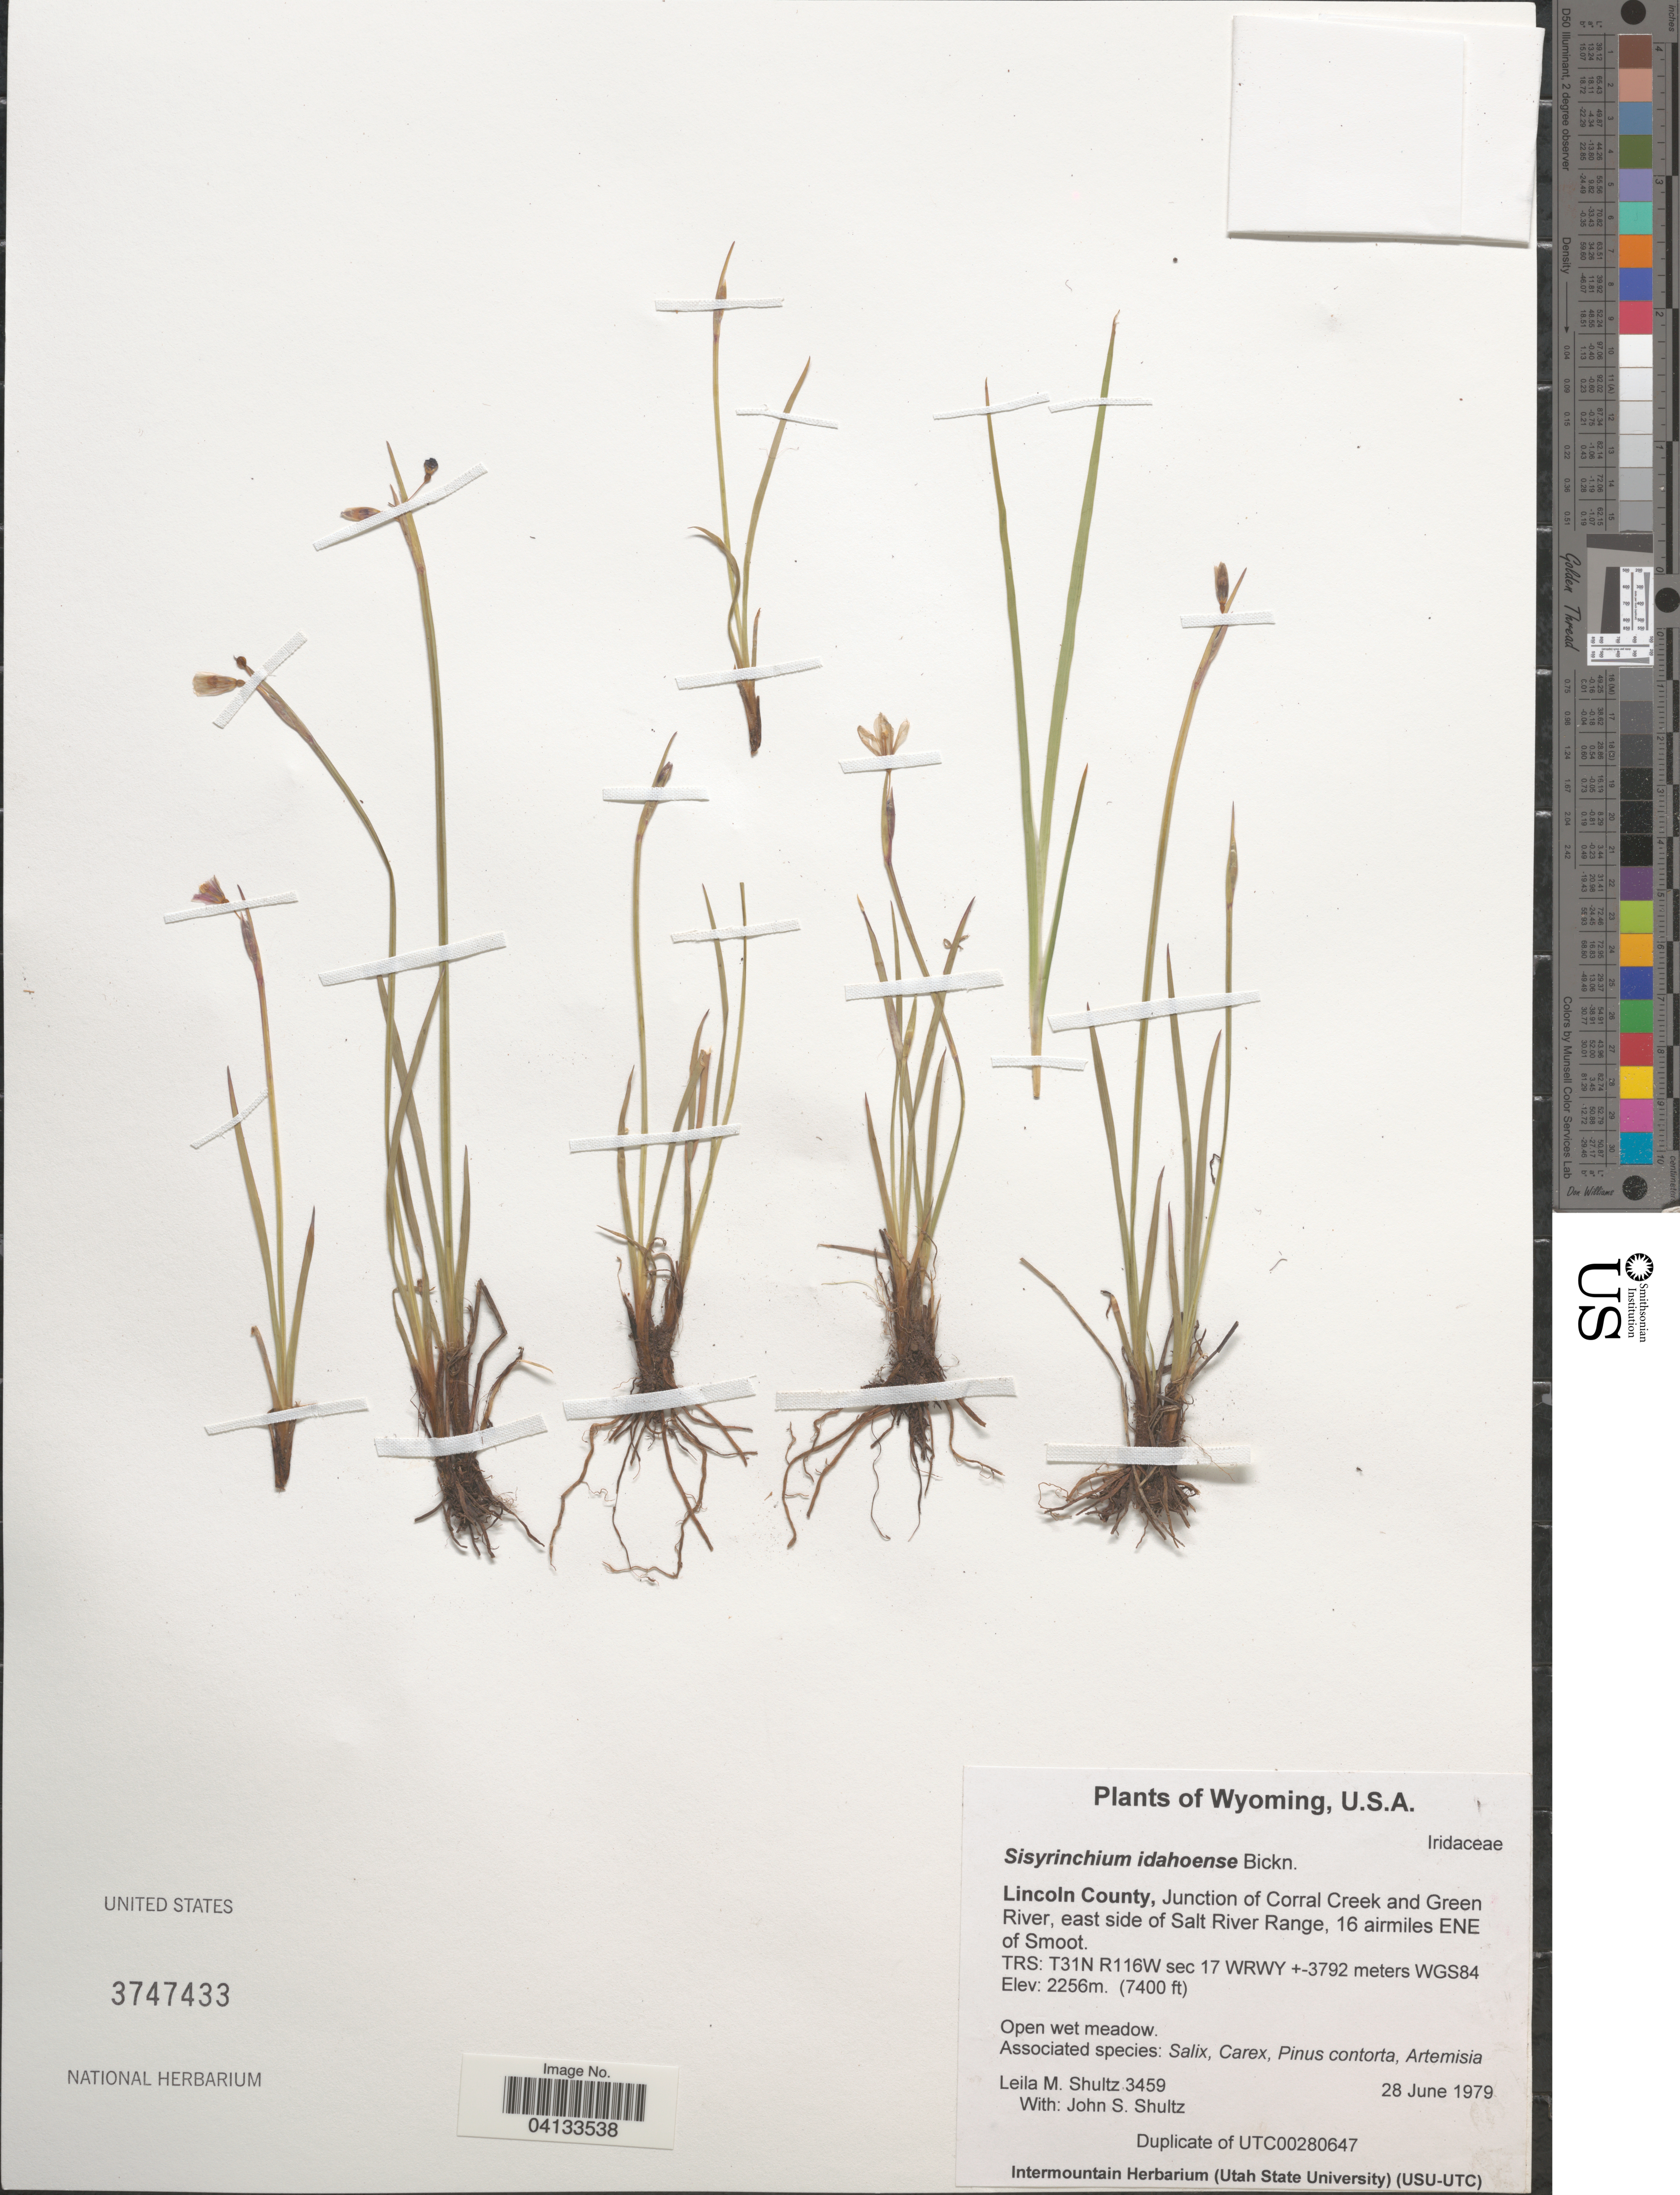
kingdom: Plantae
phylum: Tracheophyta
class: Liliopsida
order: Asparagales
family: Iridaceae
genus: Sisyrinchium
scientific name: Sisyrinchium idahoense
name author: E.P. Bicknell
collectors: L. Shultz & J. Shultz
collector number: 3459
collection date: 1979-06-28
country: United States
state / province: Wyoming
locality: Lincoln County, Junction of Corral Creek and Green River, east side of Salt River Range, 16 airmiles ENE of Smoot. TRS: T31N R116W sec 17 WRWY +-3792 meters WGS84.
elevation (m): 2256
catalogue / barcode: US 3747433